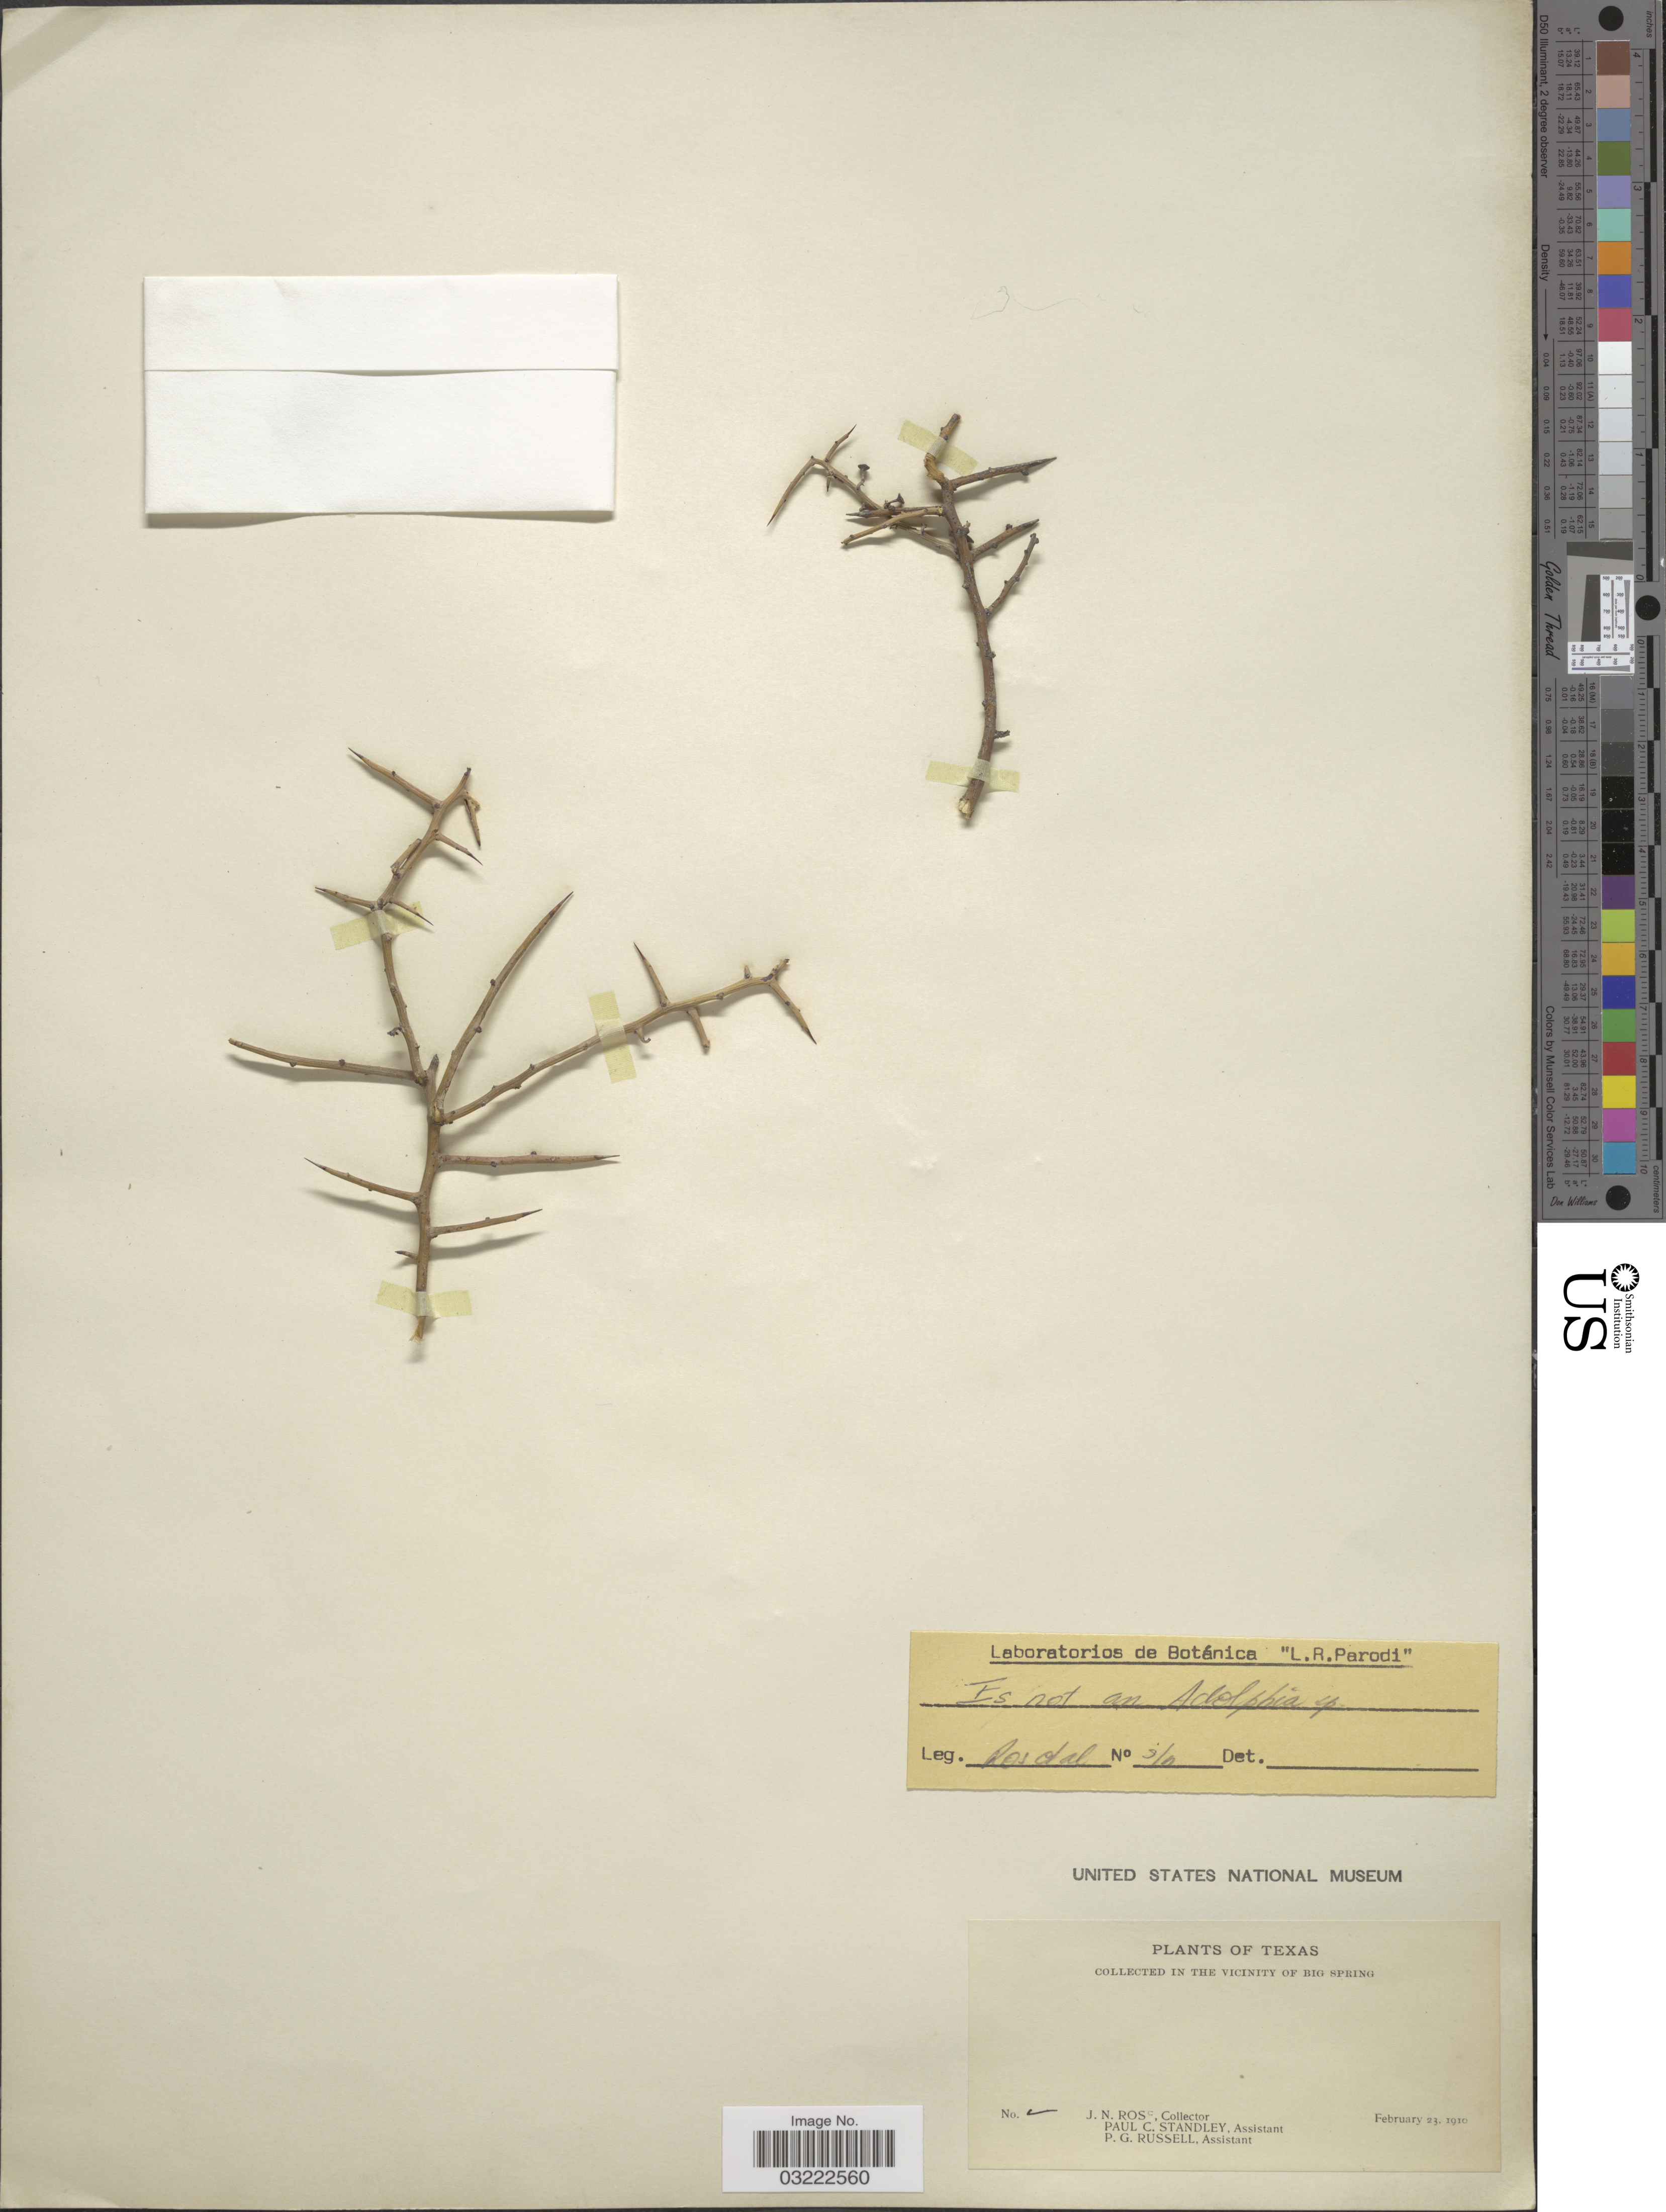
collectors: J. N. Rose, P. C. Standley & P. G. Russell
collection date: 1910-02-23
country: United States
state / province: Texas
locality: In the vicinity of Big Spring.